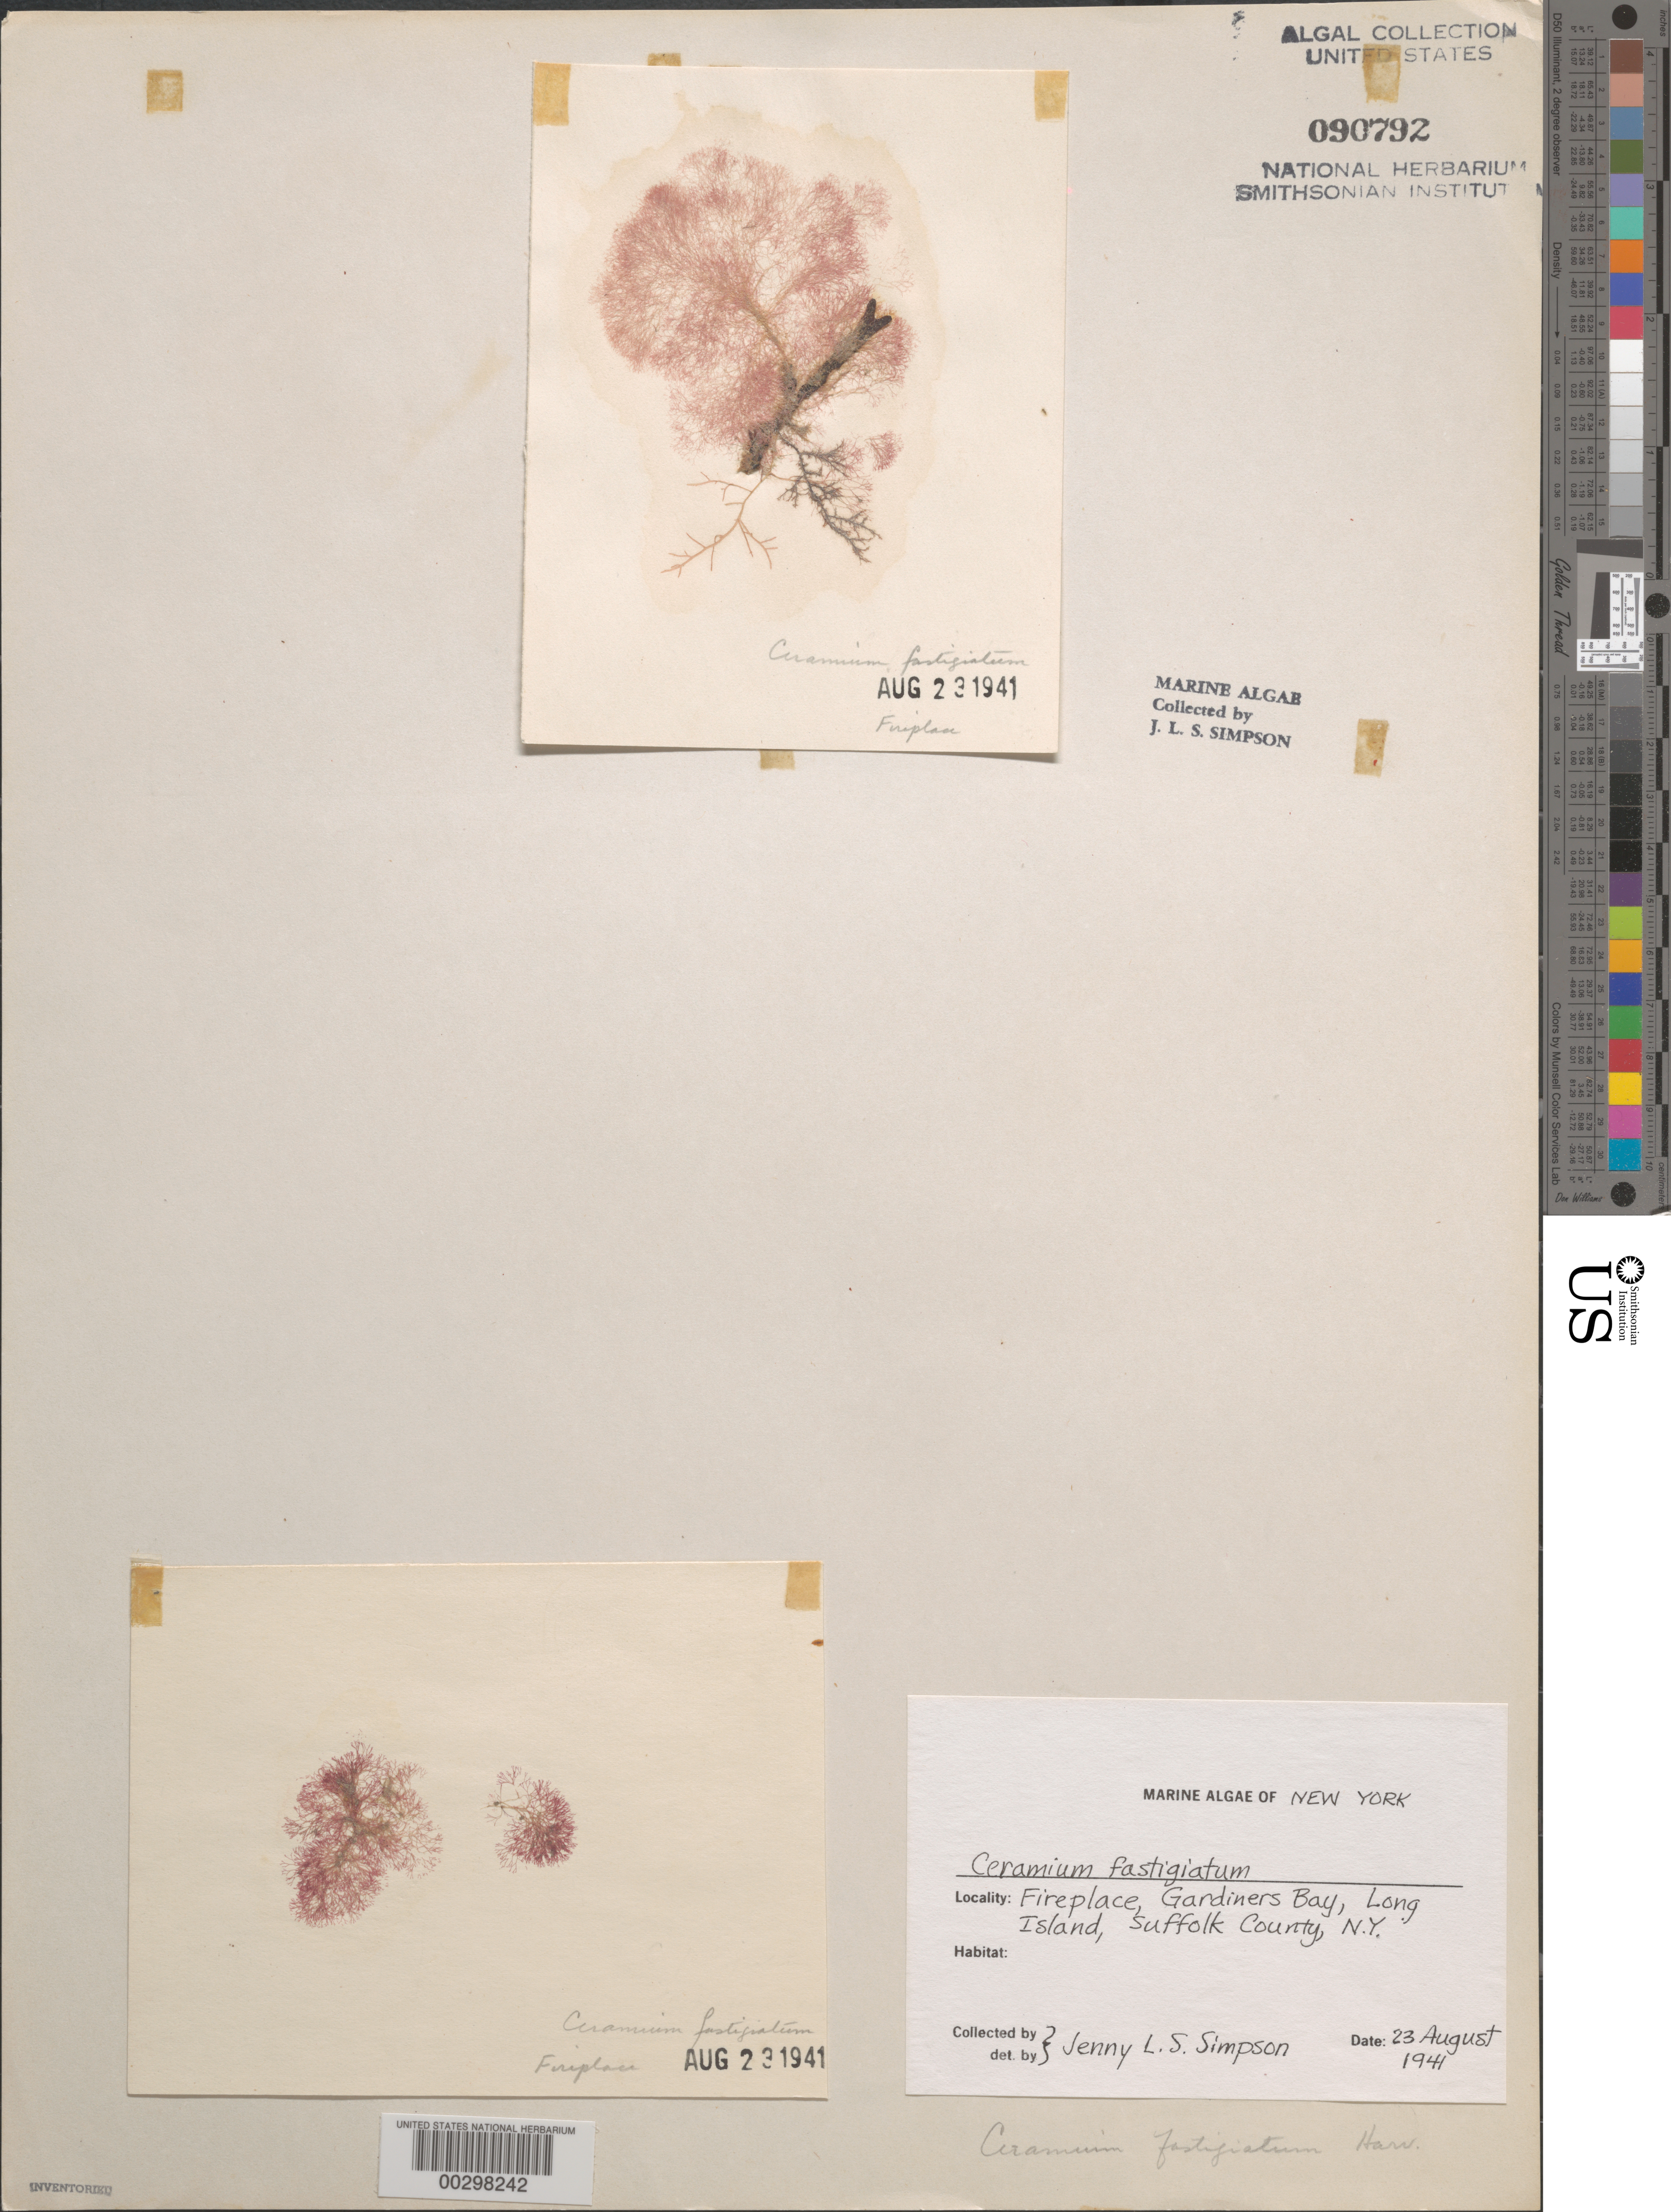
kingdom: Plantae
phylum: Rhodophyta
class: Florideophyceae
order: Ceramiales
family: Ceramiaceae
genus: Ceramium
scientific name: Ceramium fastigiatum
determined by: Simpson, J. L. S.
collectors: J. Simpson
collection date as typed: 23 Aug 1941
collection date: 1941-08-23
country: United States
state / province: New York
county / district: Suffolk County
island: Long Island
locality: Fireplace, Gardiners Bay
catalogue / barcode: US 90792